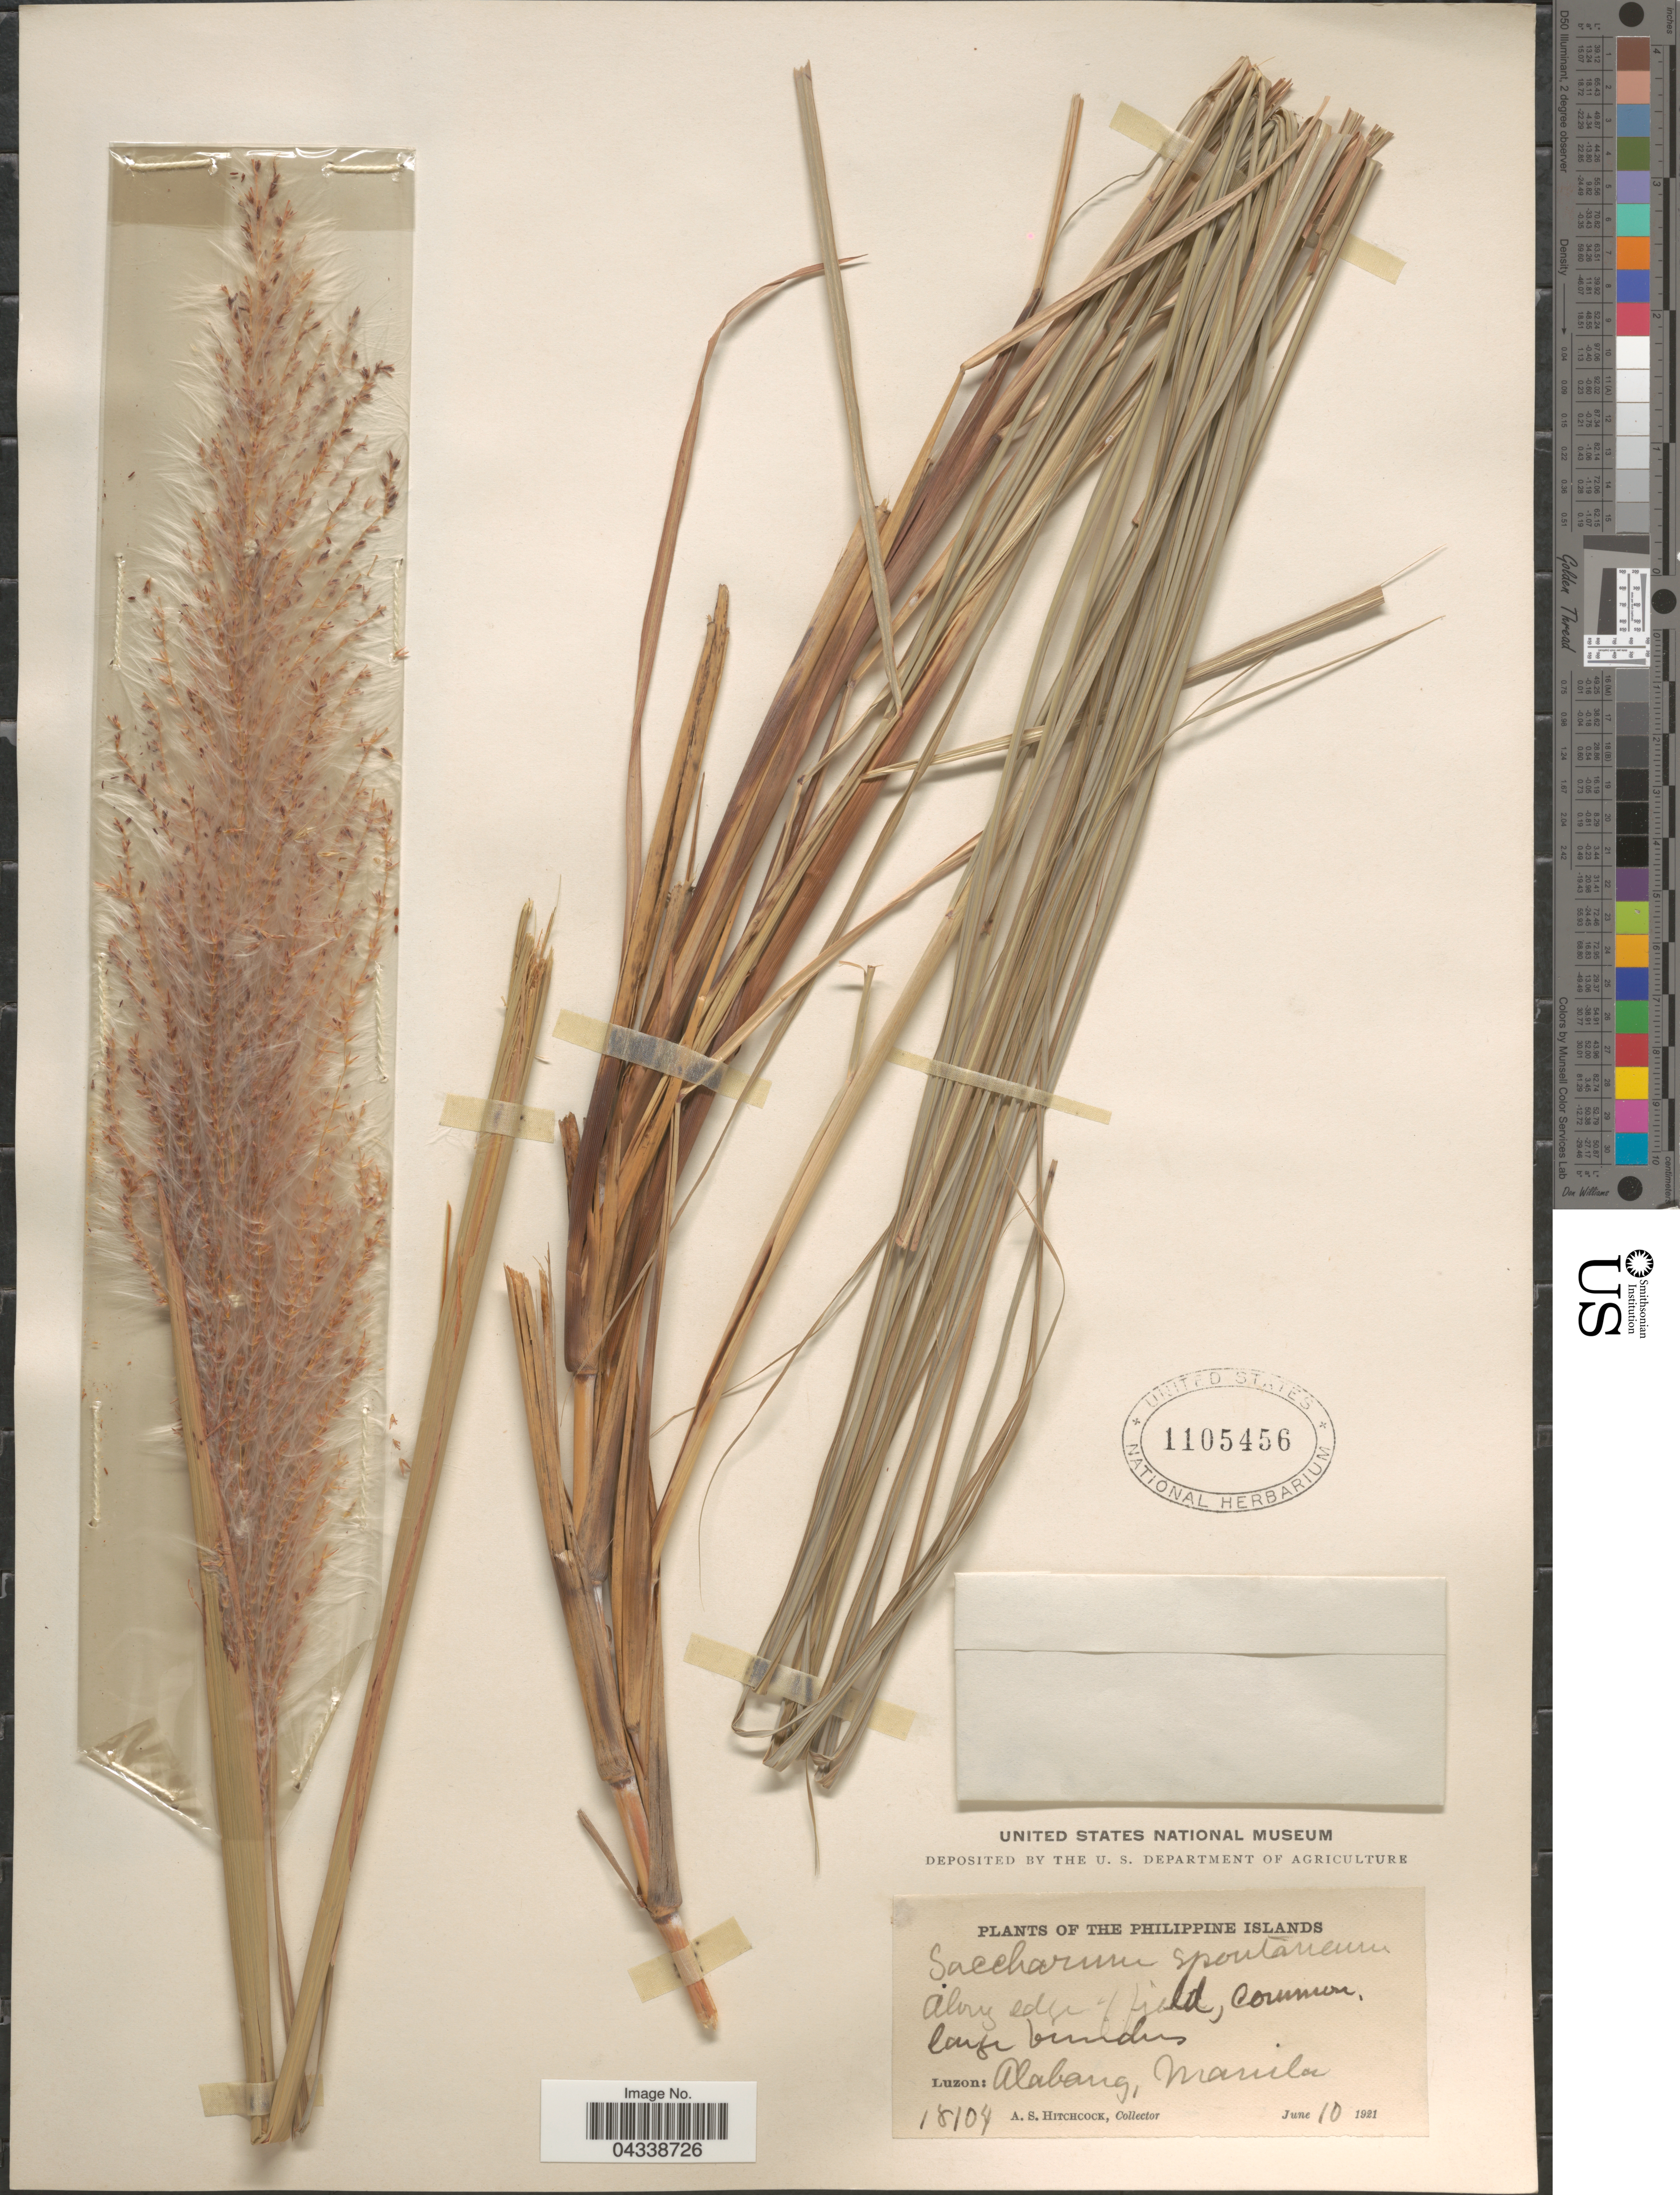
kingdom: Plantae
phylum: Tracheophyta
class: Liliopsida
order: Poales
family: Poaceae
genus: Saccharum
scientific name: Saccharum spontaneum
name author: L.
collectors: A. S. Hitchcock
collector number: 18104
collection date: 1921-06-10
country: Philippines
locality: The Philippine Islands. Luzon: Alabang, Manila.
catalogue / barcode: US 1105456